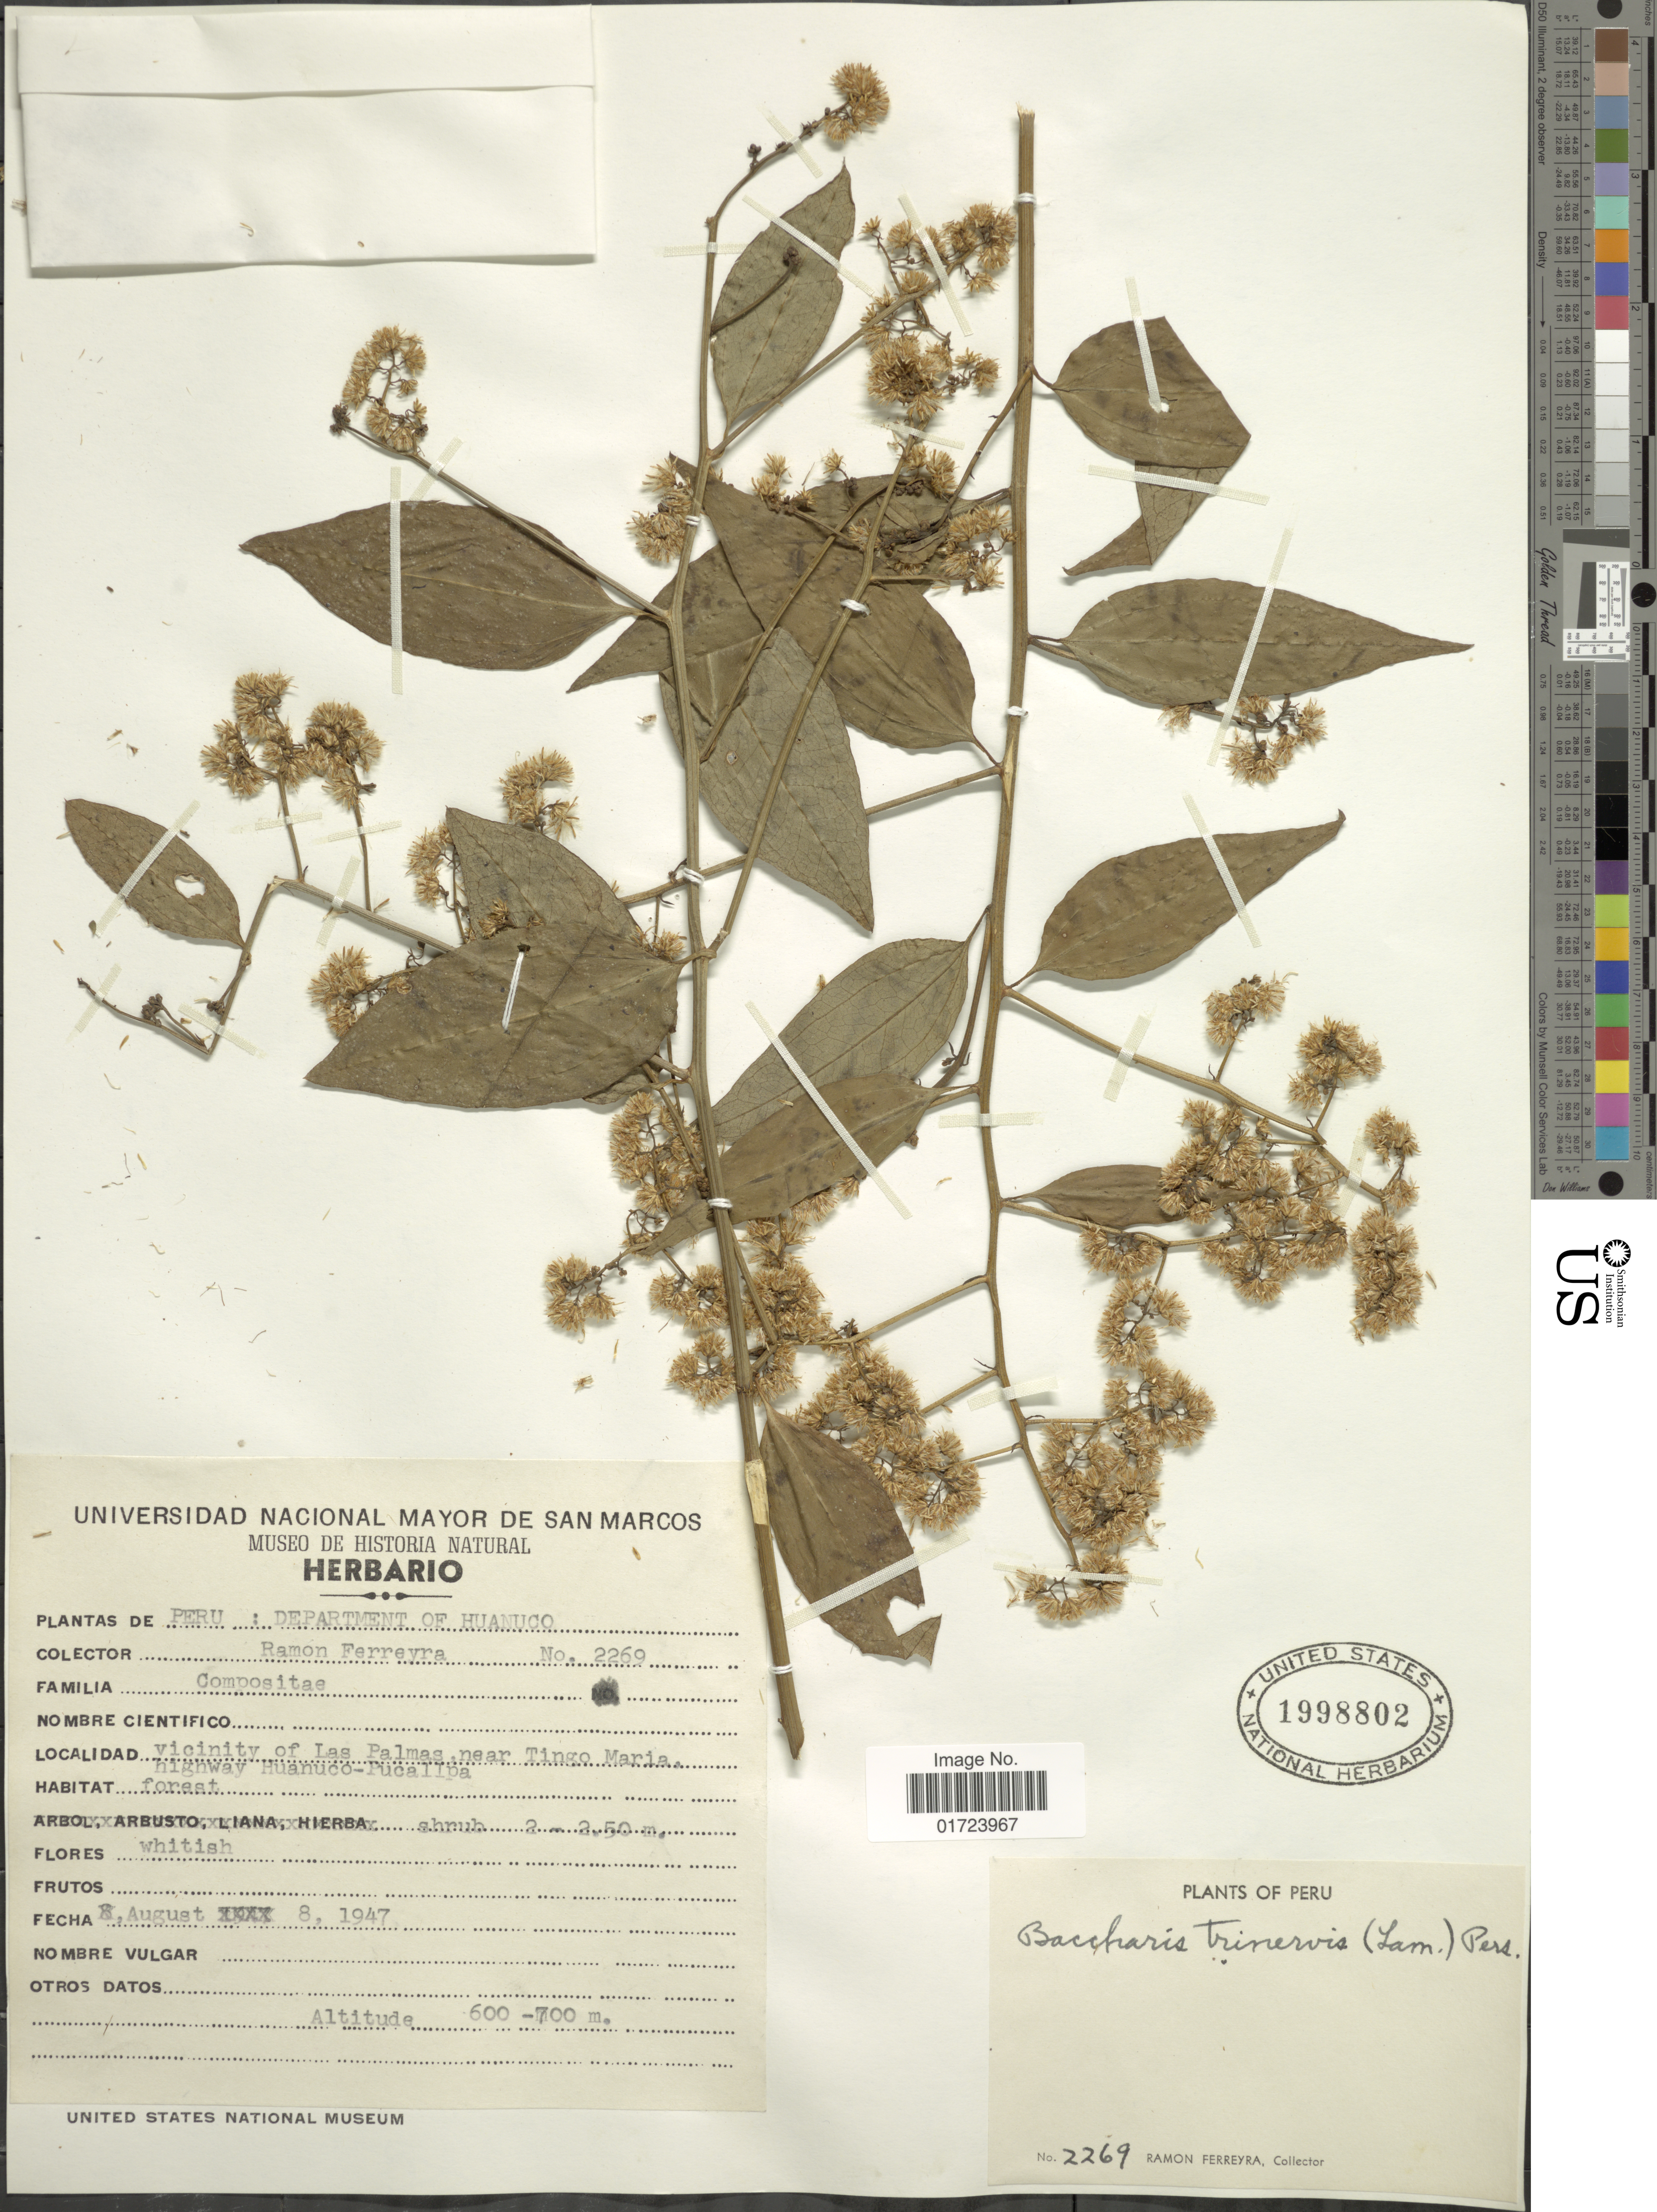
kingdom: Plantae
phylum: Tracheophyta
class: Magnoliopsida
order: Asterales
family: Asteraceae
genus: Baccharis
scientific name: Baccharis trinervis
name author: (Lam.) Pers.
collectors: R. A. Ferreyra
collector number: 2269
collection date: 1947-08-08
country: Peru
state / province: Huánuco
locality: Department of Huanuco. Vicinity of Las Palmas, near Tingo Maria highway Huanuco-Puccallpa.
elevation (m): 600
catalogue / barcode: US 1998802